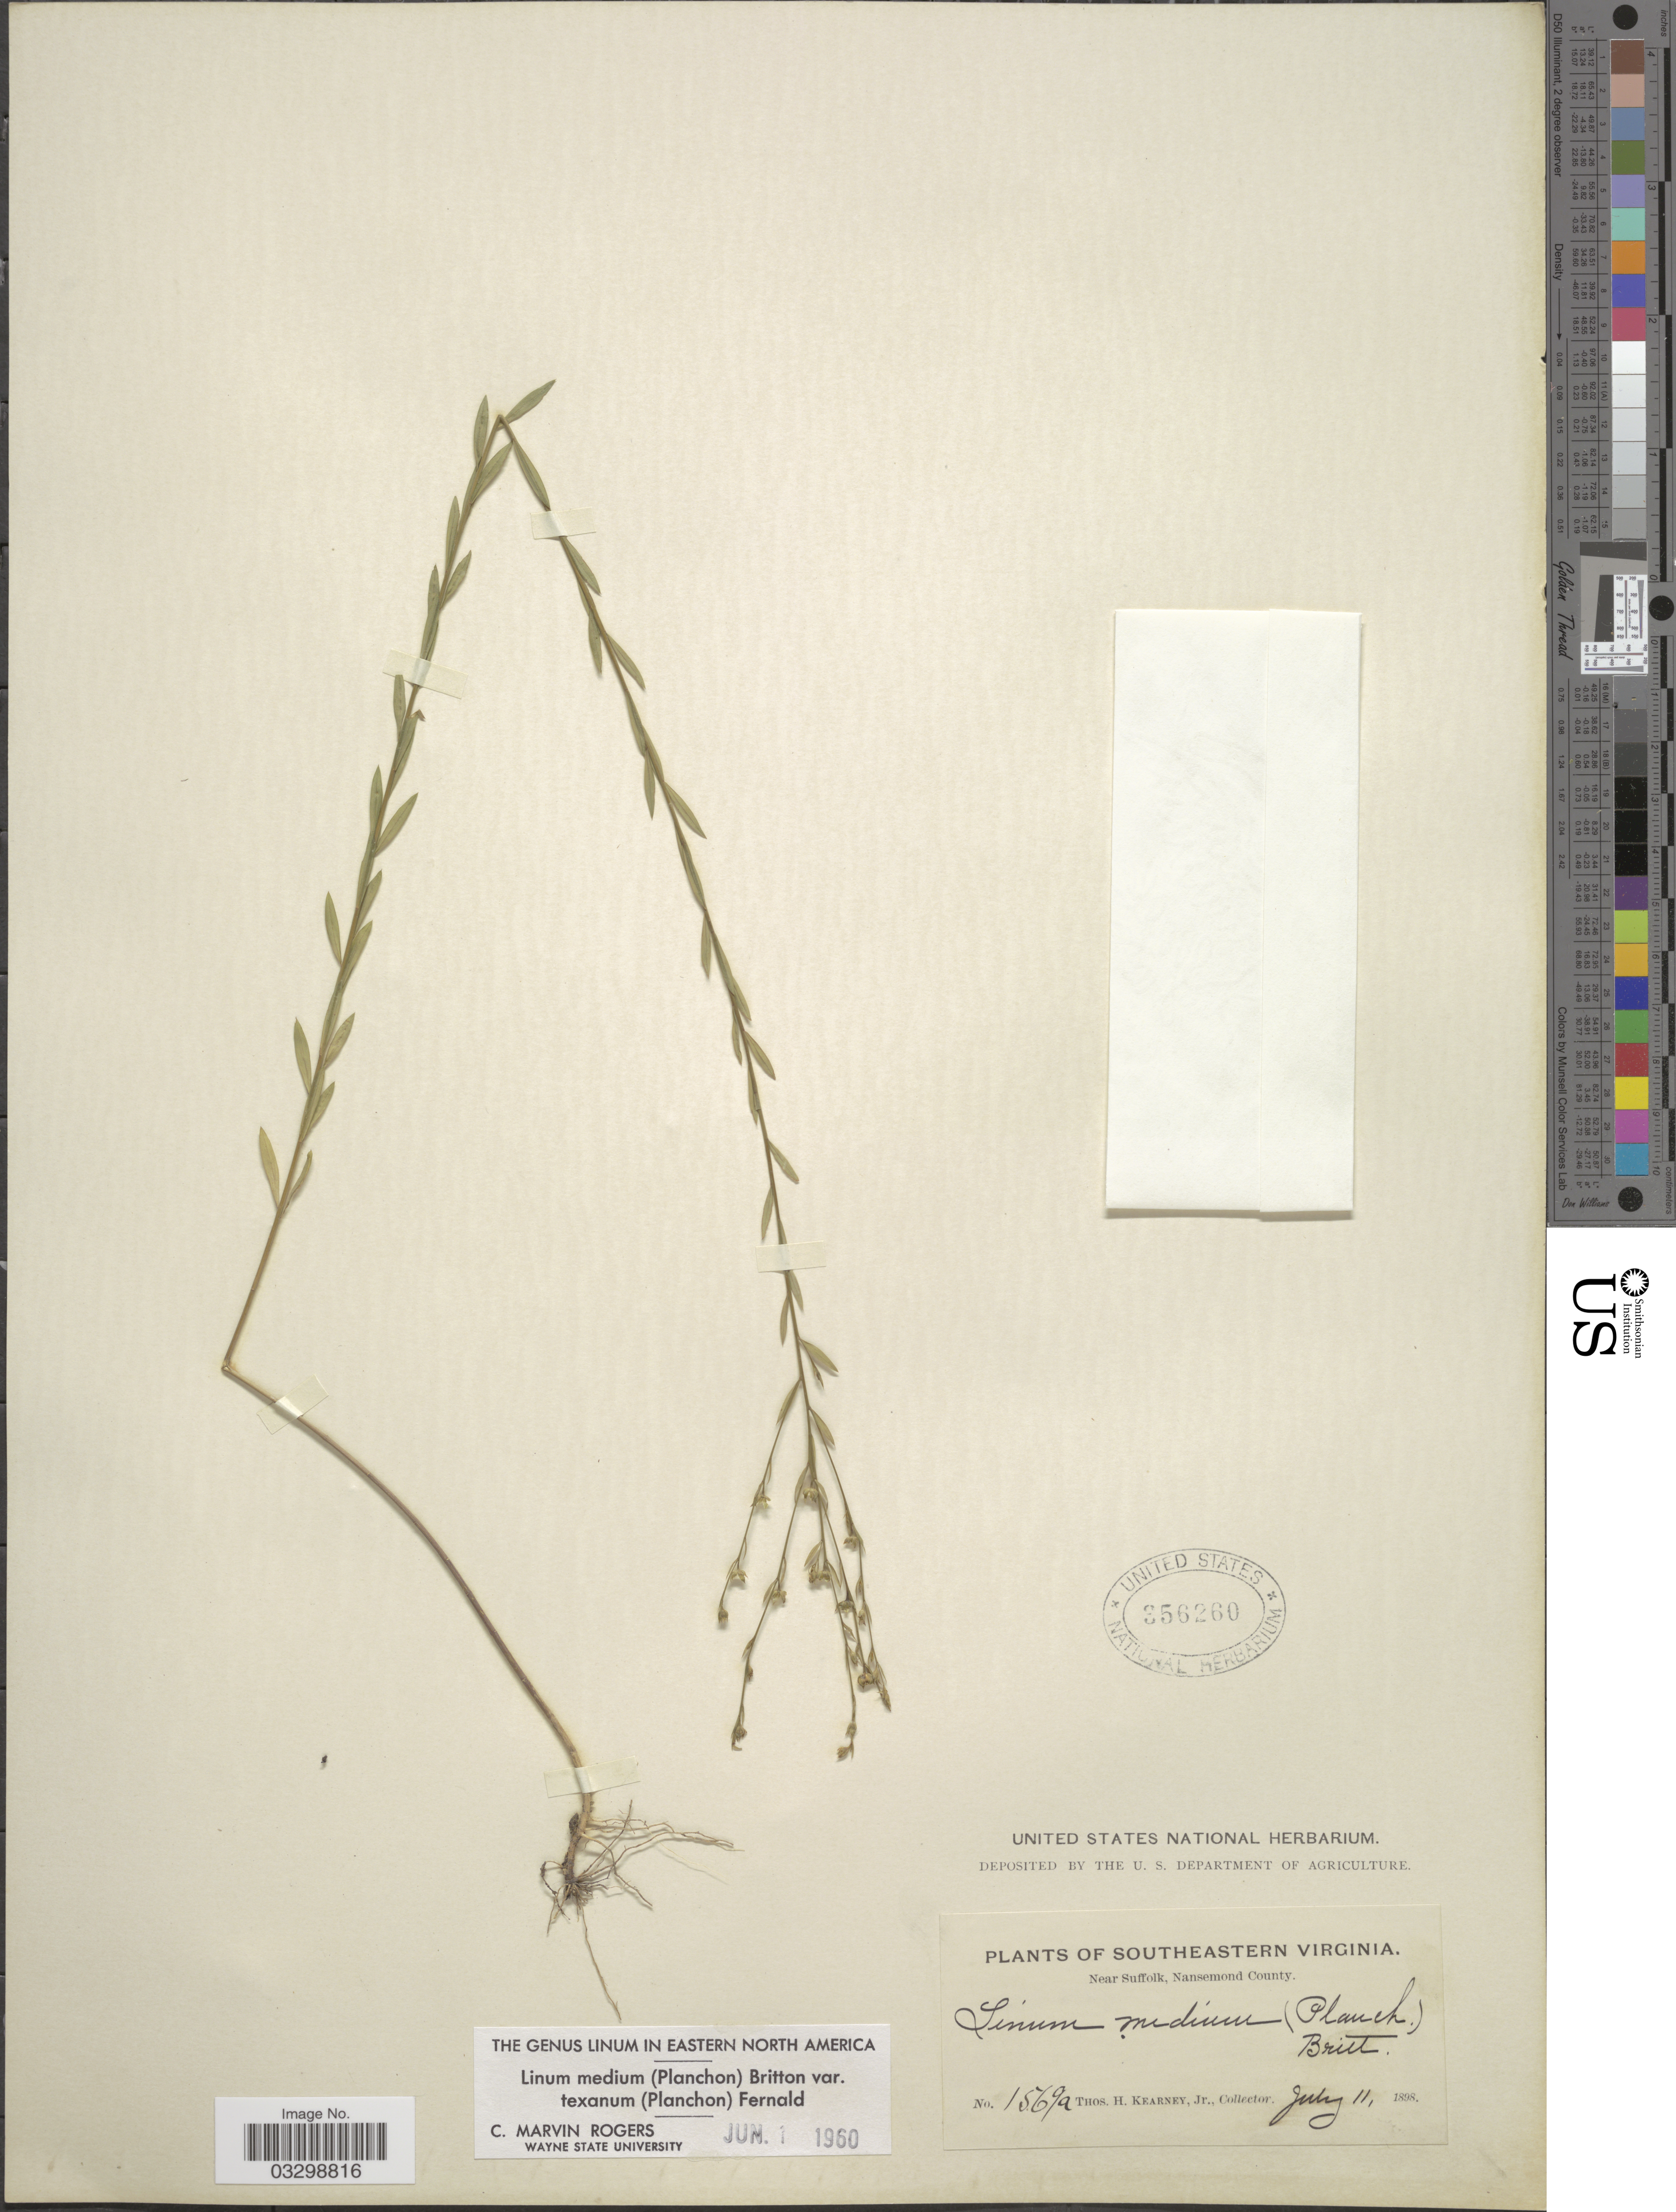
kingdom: Plantae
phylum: Tracheophyta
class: Magnoliopsida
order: Malpighiales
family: Linaceae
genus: Linum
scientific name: Linum medium var. texanum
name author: (Planch.) Fernald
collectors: T. H. Kearney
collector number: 1569a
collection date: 1898-07-11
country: United States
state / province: Virginia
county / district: City of Suffolk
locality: Southeastern Virginia. Near Suffolk, Nansemond County.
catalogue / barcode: US 356260